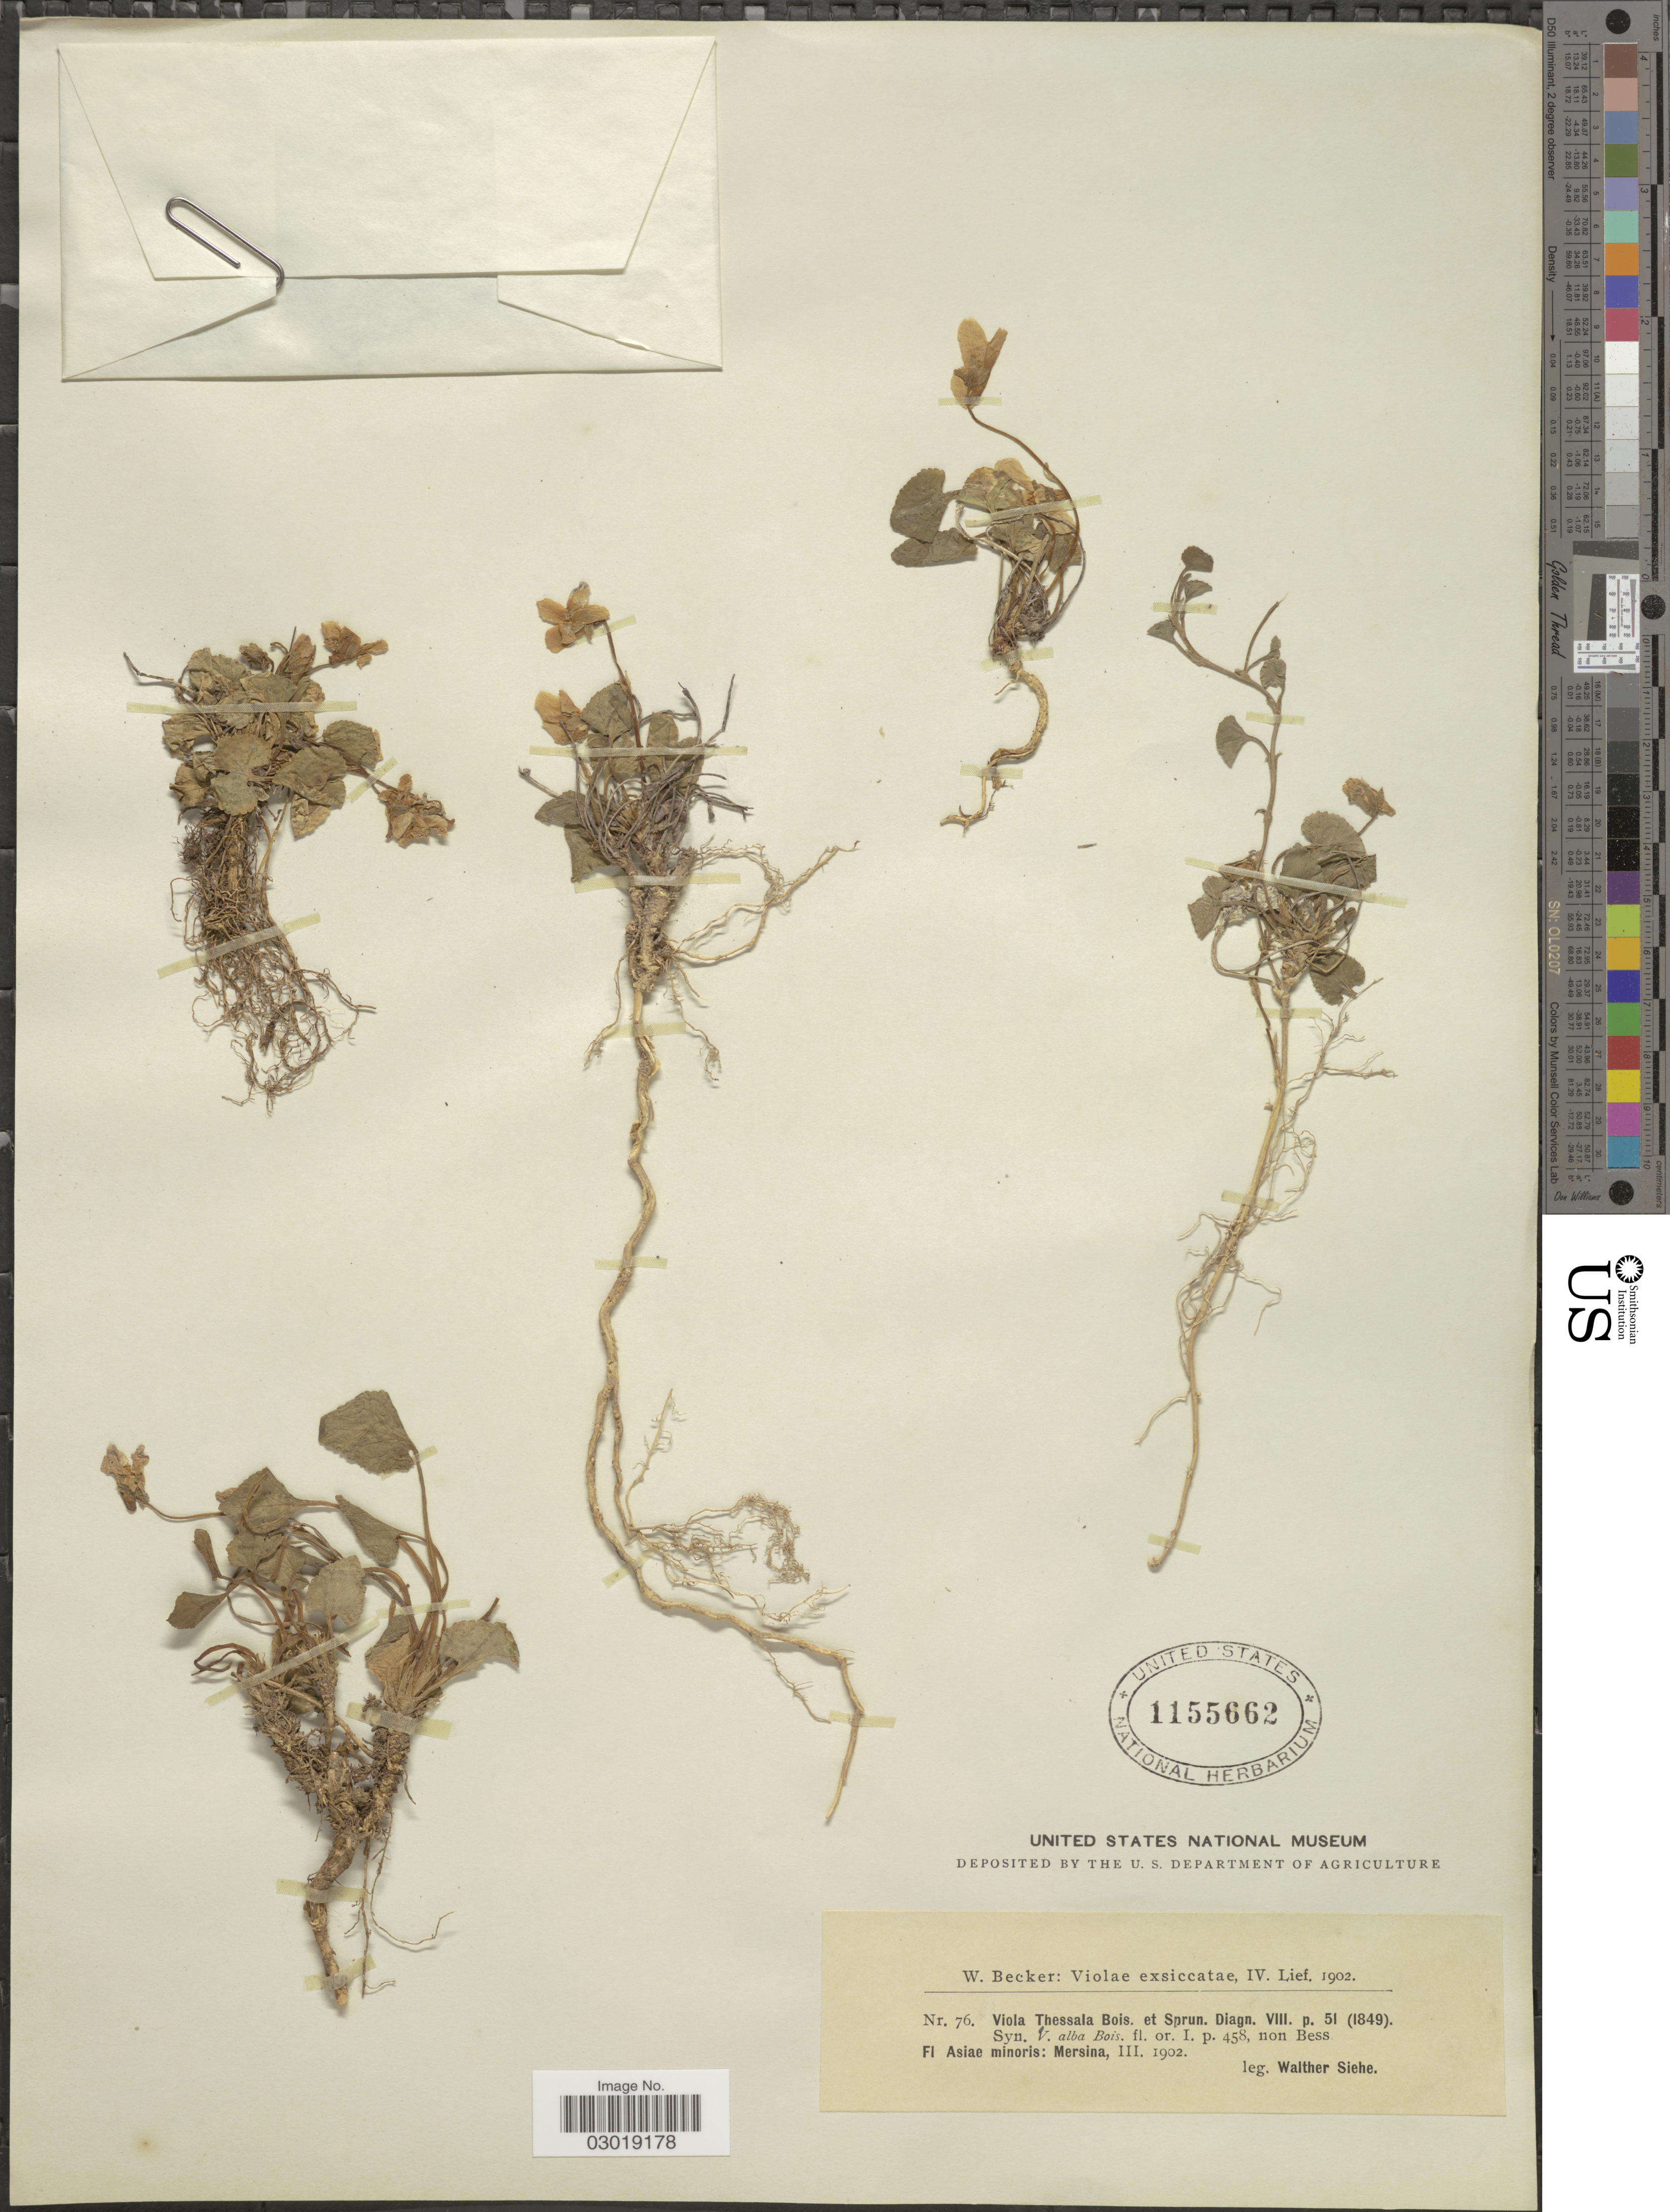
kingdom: Plantae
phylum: Tracheophyta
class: Magnoliopsida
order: Malpighiales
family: Violaceae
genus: Viola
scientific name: Viola thessala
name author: Boiss. & Spruner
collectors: W. Siehe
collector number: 76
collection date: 1902-03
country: Turkey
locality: Asiae minoris: Mersina.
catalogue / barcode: US 1155662